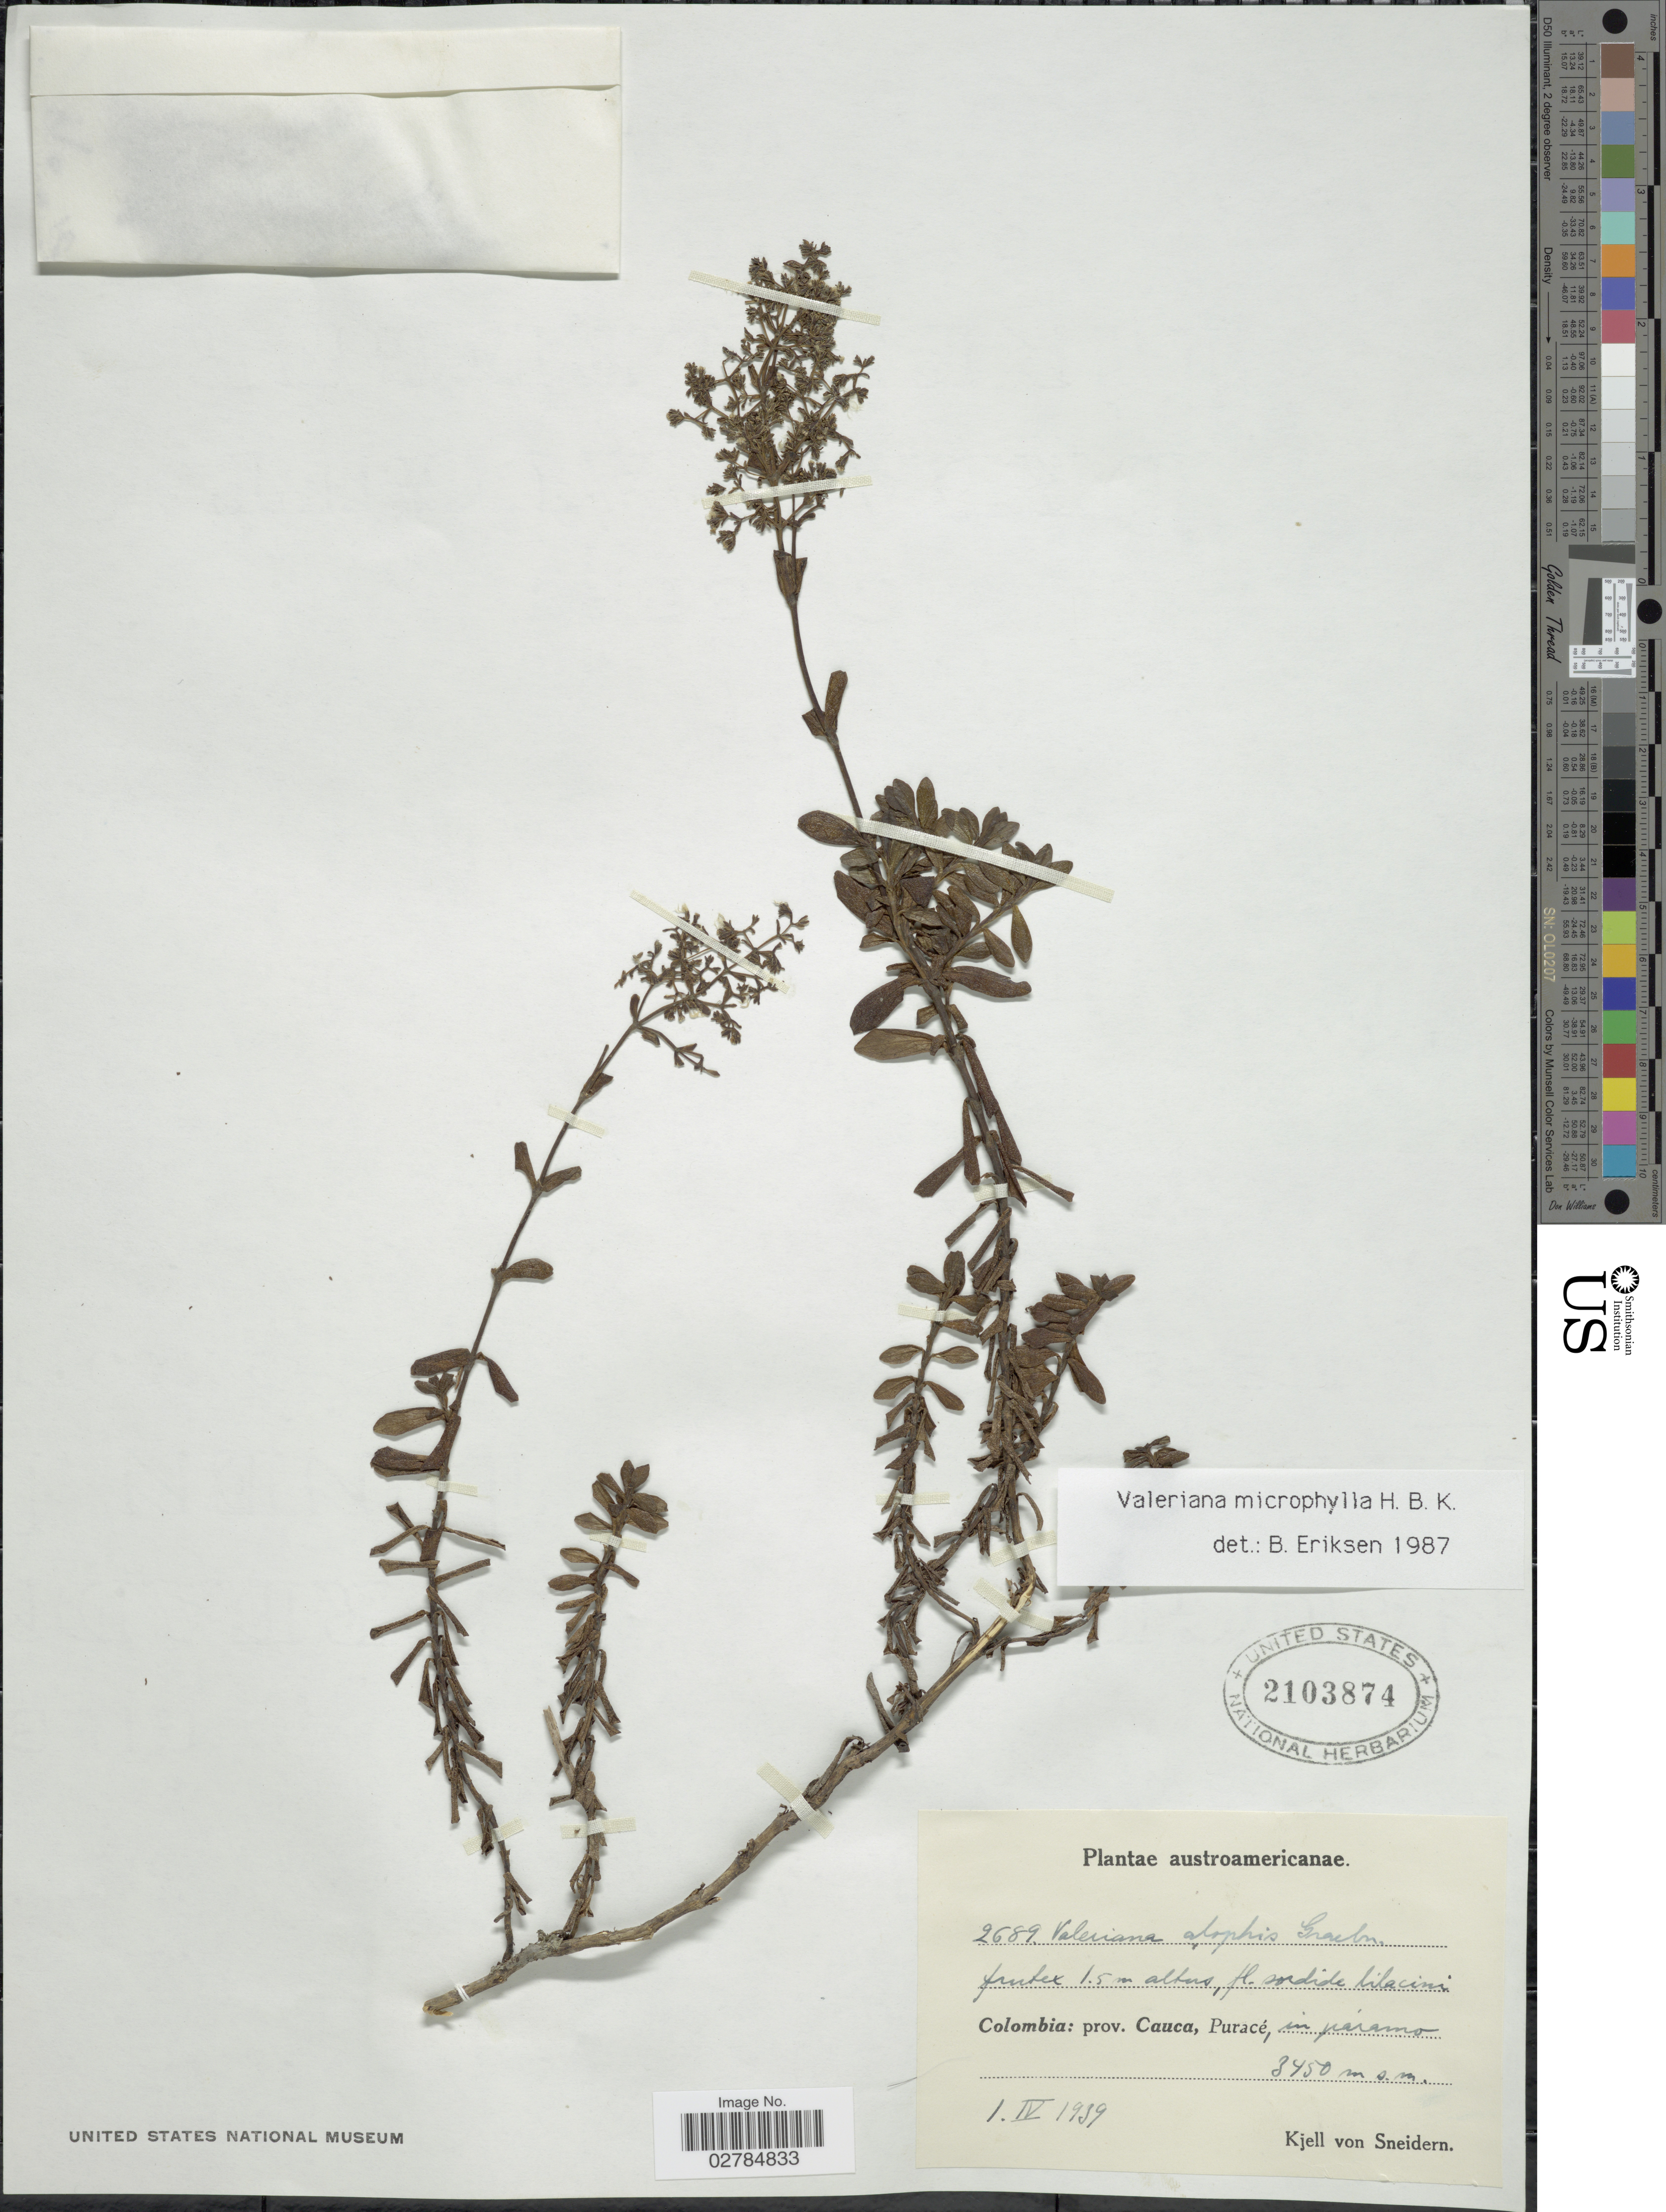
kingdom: Plantae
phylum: Tracheophyta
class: Magnoliopsida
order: Dipsacales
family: Caprifoliaceae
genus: Valeriana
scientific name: Valeriana microphylla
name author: Kunth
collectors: K. von Sneidern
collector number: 2689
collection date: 1939-04-01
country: Colombia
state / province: Cauca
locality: Puracé, in páramo.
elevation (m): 3450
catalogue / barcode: US 2103874